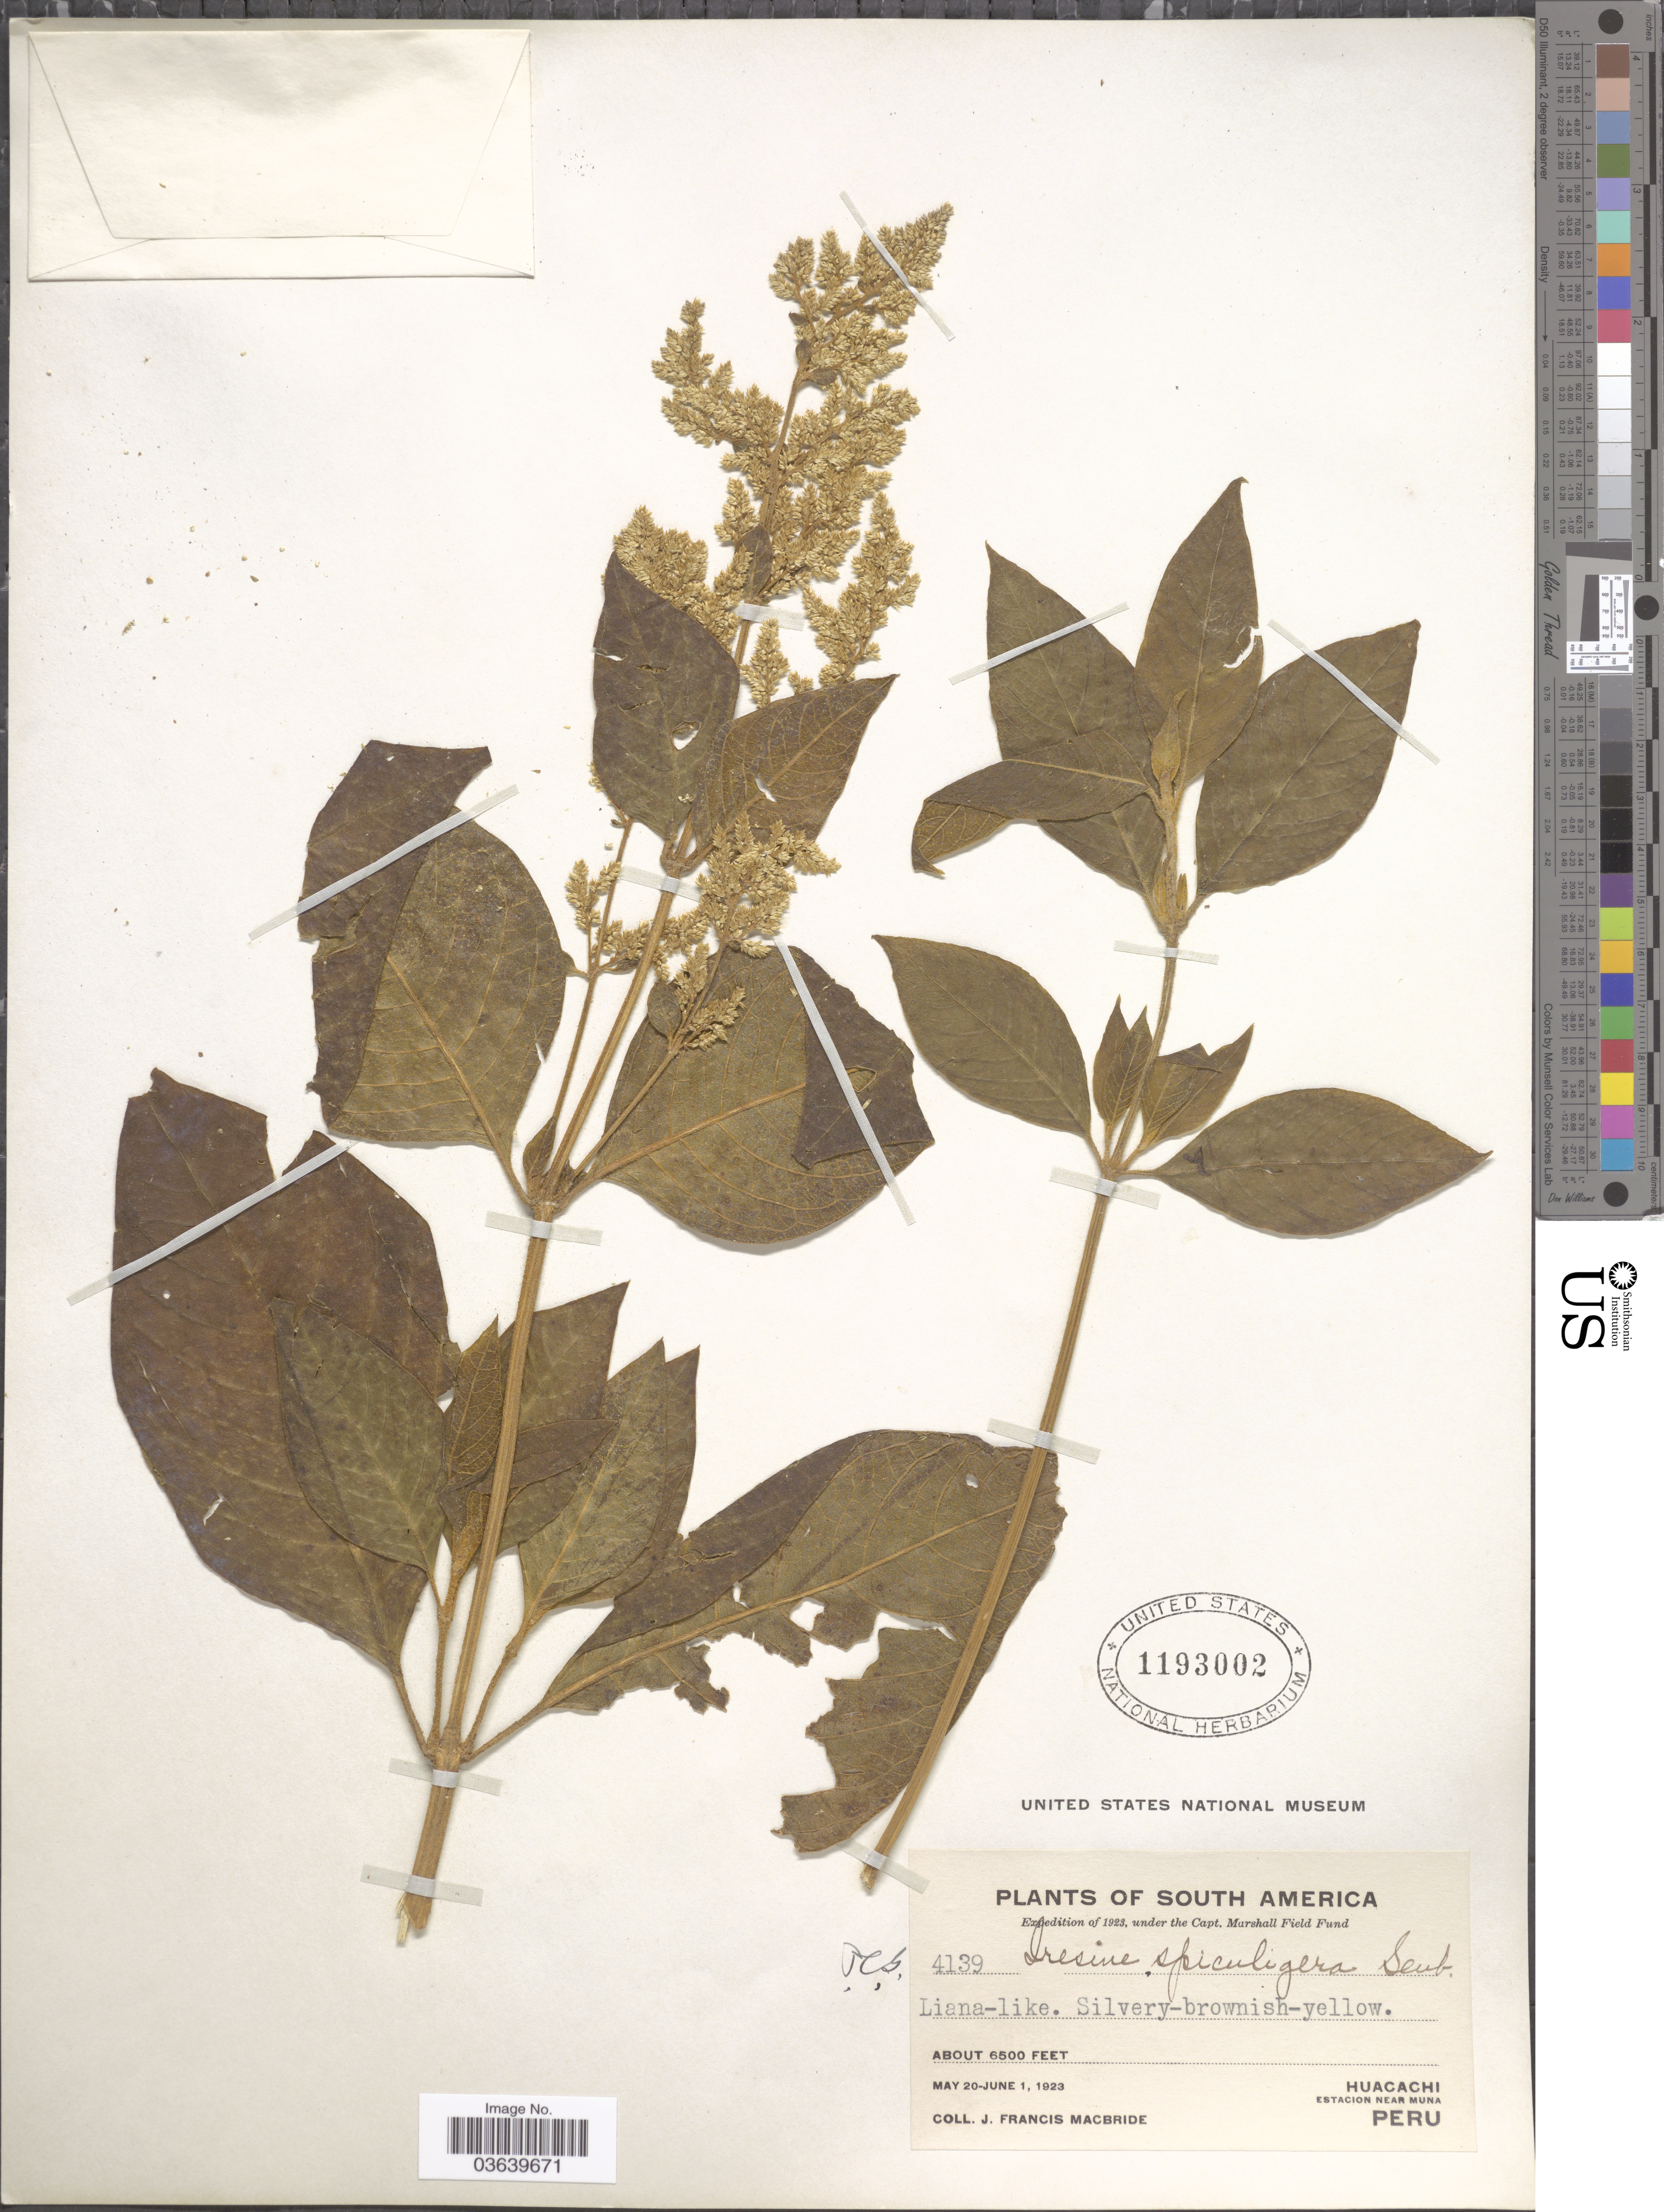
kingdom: Plantae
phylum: Tracheophyta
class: Magnoliopsida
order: Caryophyllales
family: Amaranthaceae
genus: Iresine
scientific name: Iresine spiculigera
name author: Seub.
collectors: J. F. Macbride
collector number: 4139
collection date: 1923-05-20/1923-06-01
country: Peru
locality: Huacachi, Estacion near Muna.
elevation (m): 1981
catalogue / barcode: US 1193002